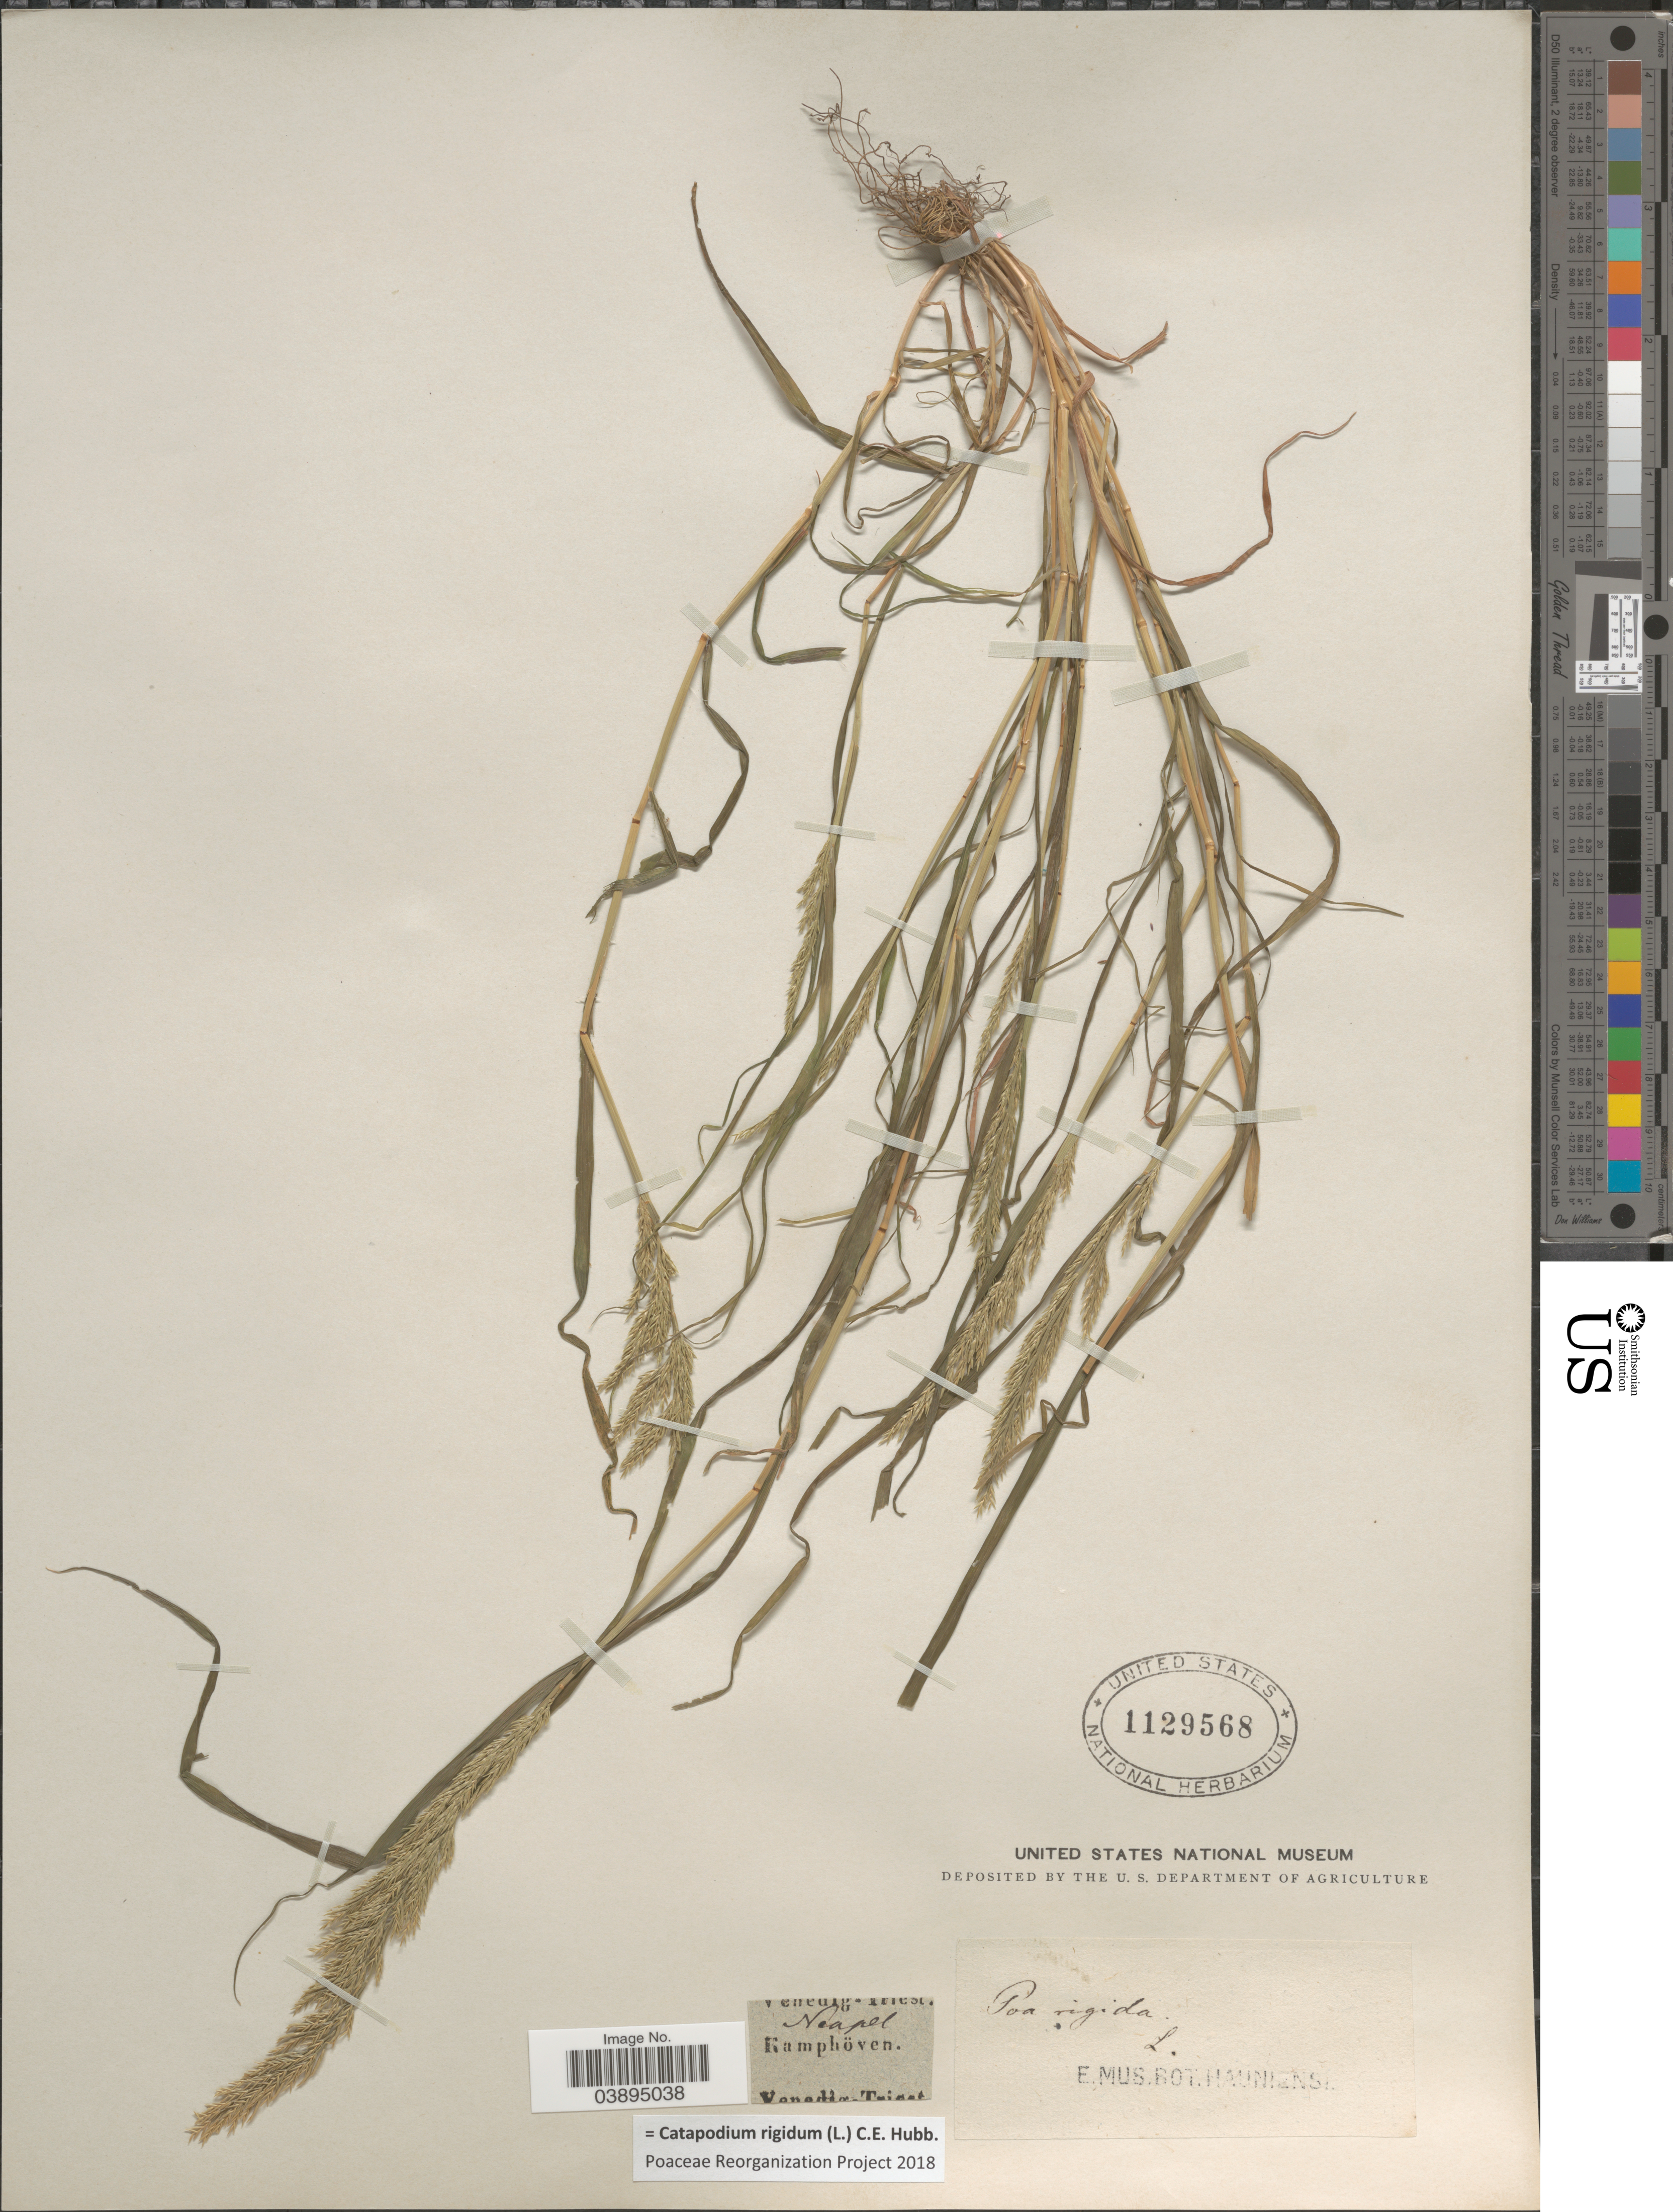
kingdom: Plantae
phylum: Tracheophyta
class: Liliopsida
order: Poales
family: Poaceae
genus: Catapodium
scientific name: Catapodium rigidum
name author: (L.) C.E. Hubb.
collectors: Kamphöven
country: Italy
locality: Neapel.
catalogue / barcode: US 1129568